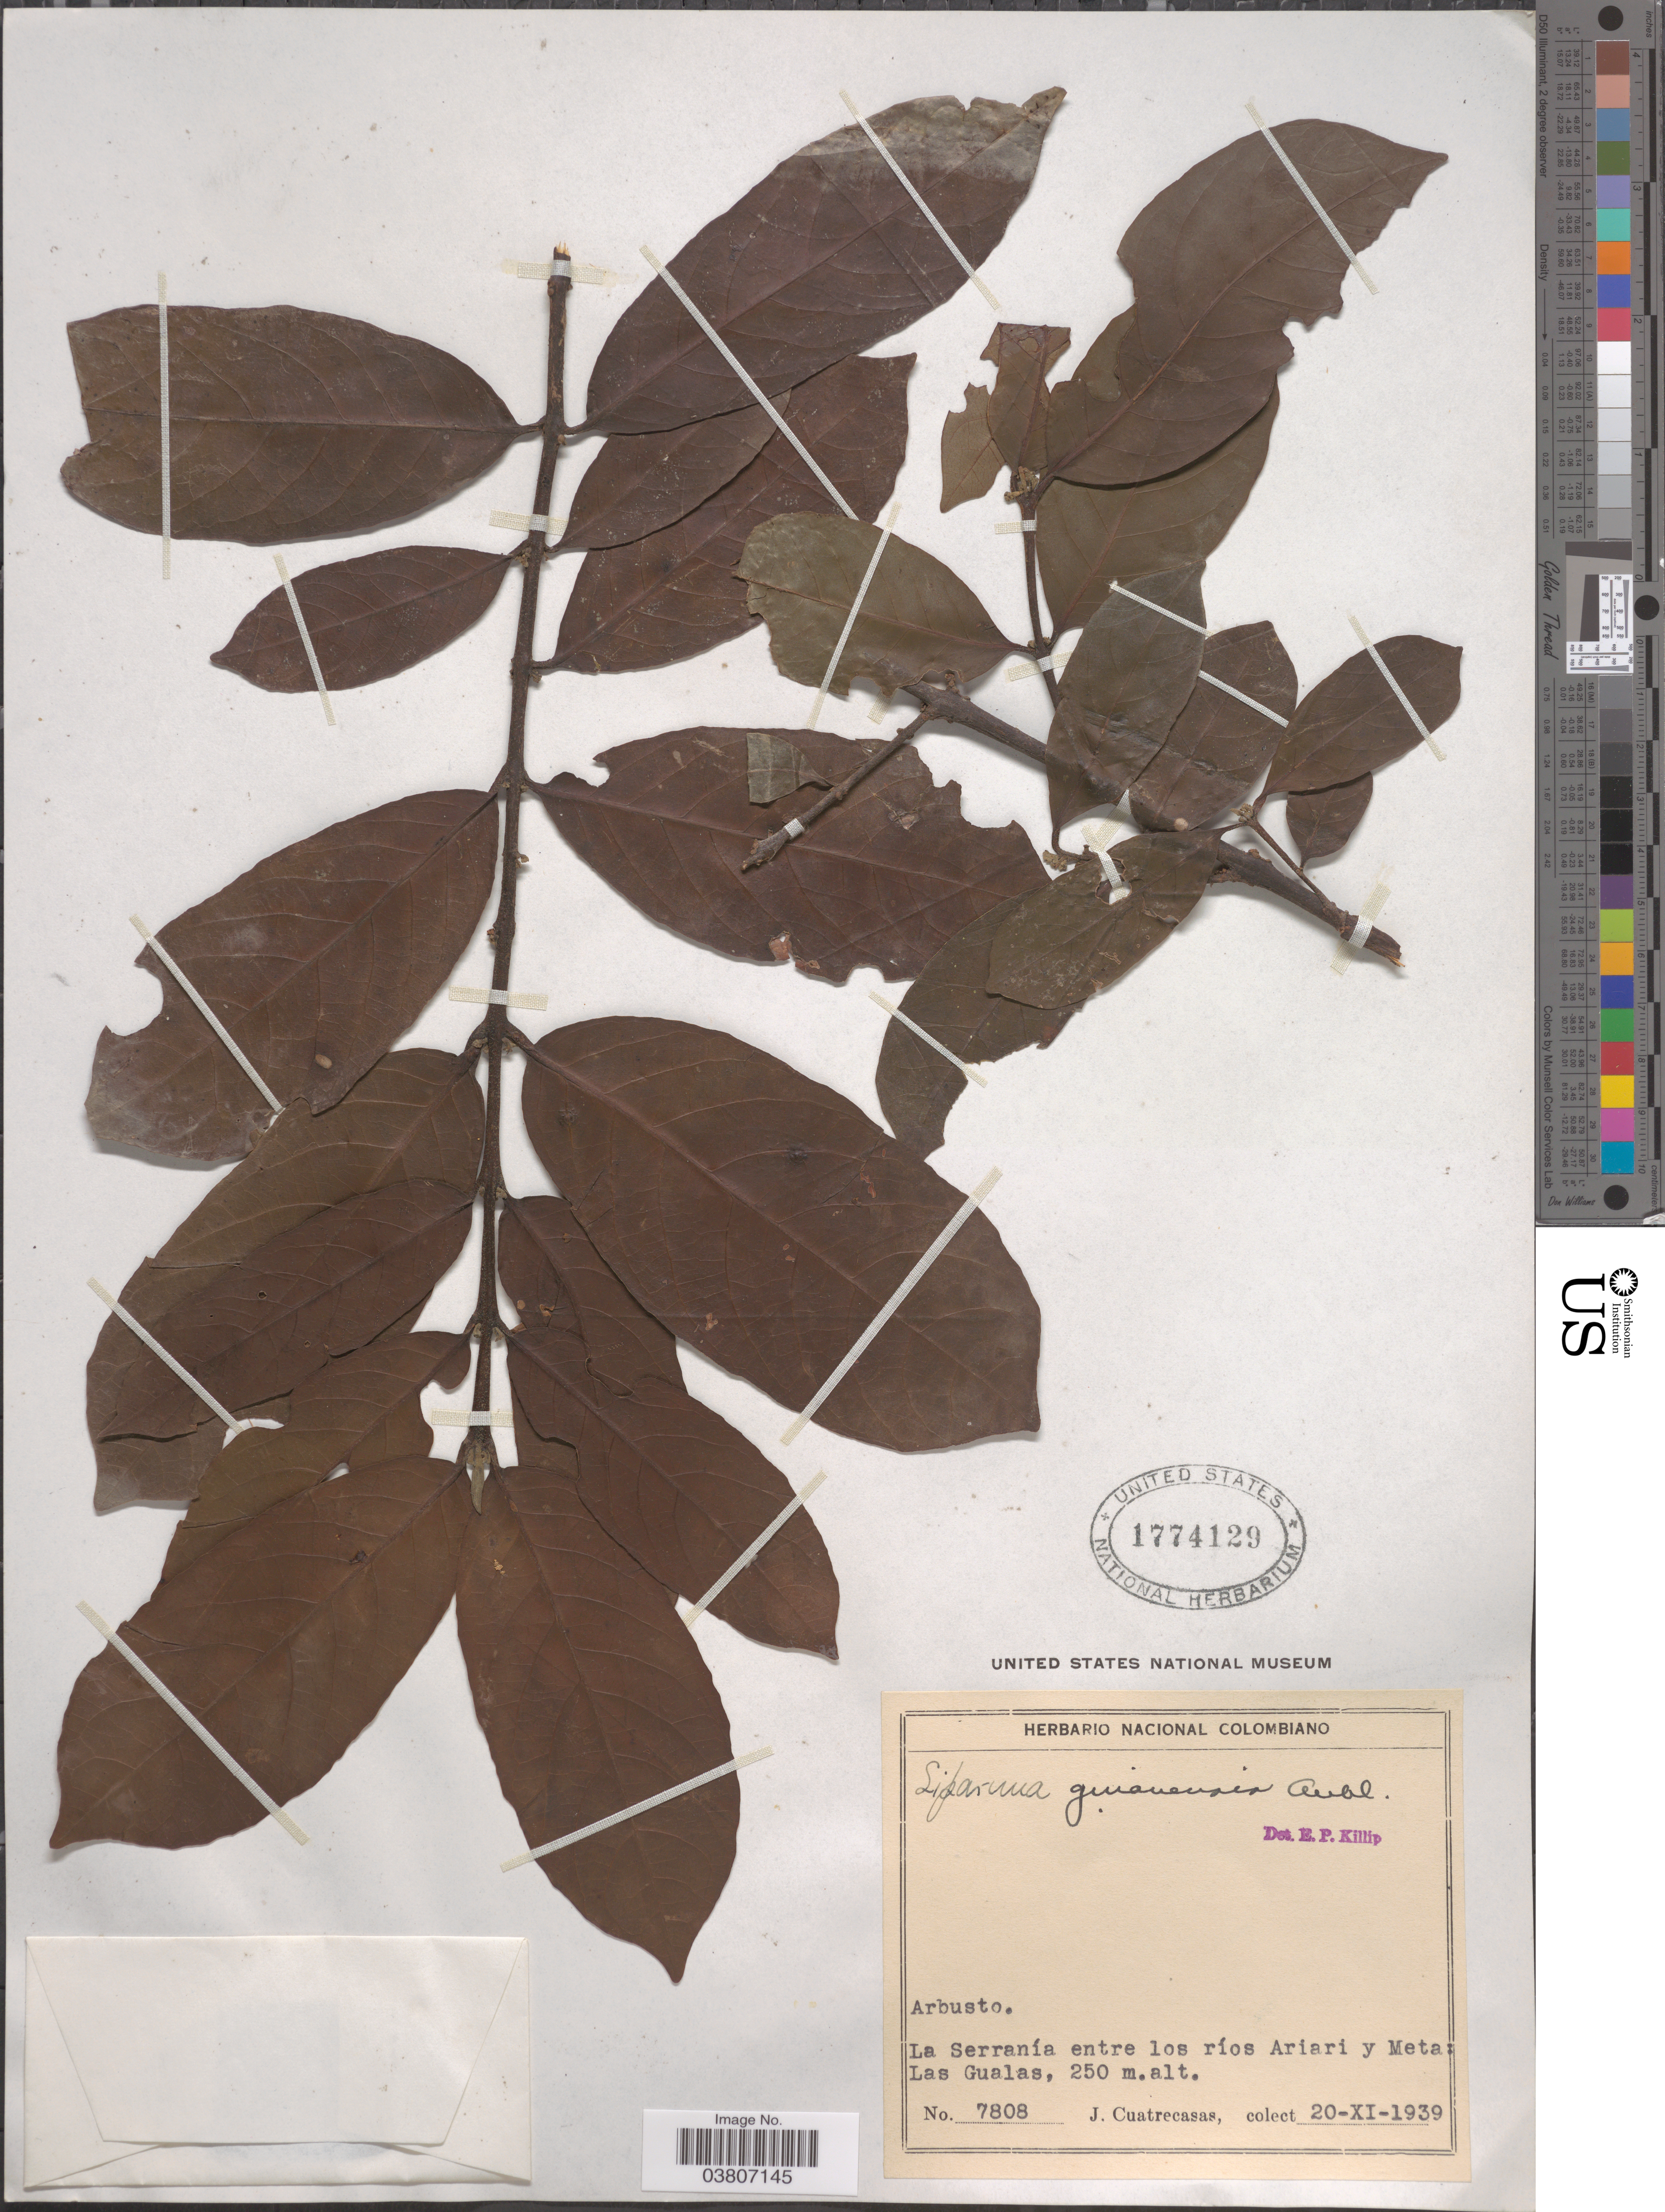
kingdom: Plantae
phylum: Tracheophyta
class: Magnoliopsida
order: Laurales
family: Siparunaceae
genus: Siparuna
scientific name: Siparuna guianensis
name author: Aubl.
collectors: J. Cuatrecasas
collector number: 7808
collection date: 1939-11-20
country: Colombia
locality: La Serranía entre los ríos Ariari y Meta: Las Gualas.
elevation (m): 250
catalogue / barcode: US 1774129